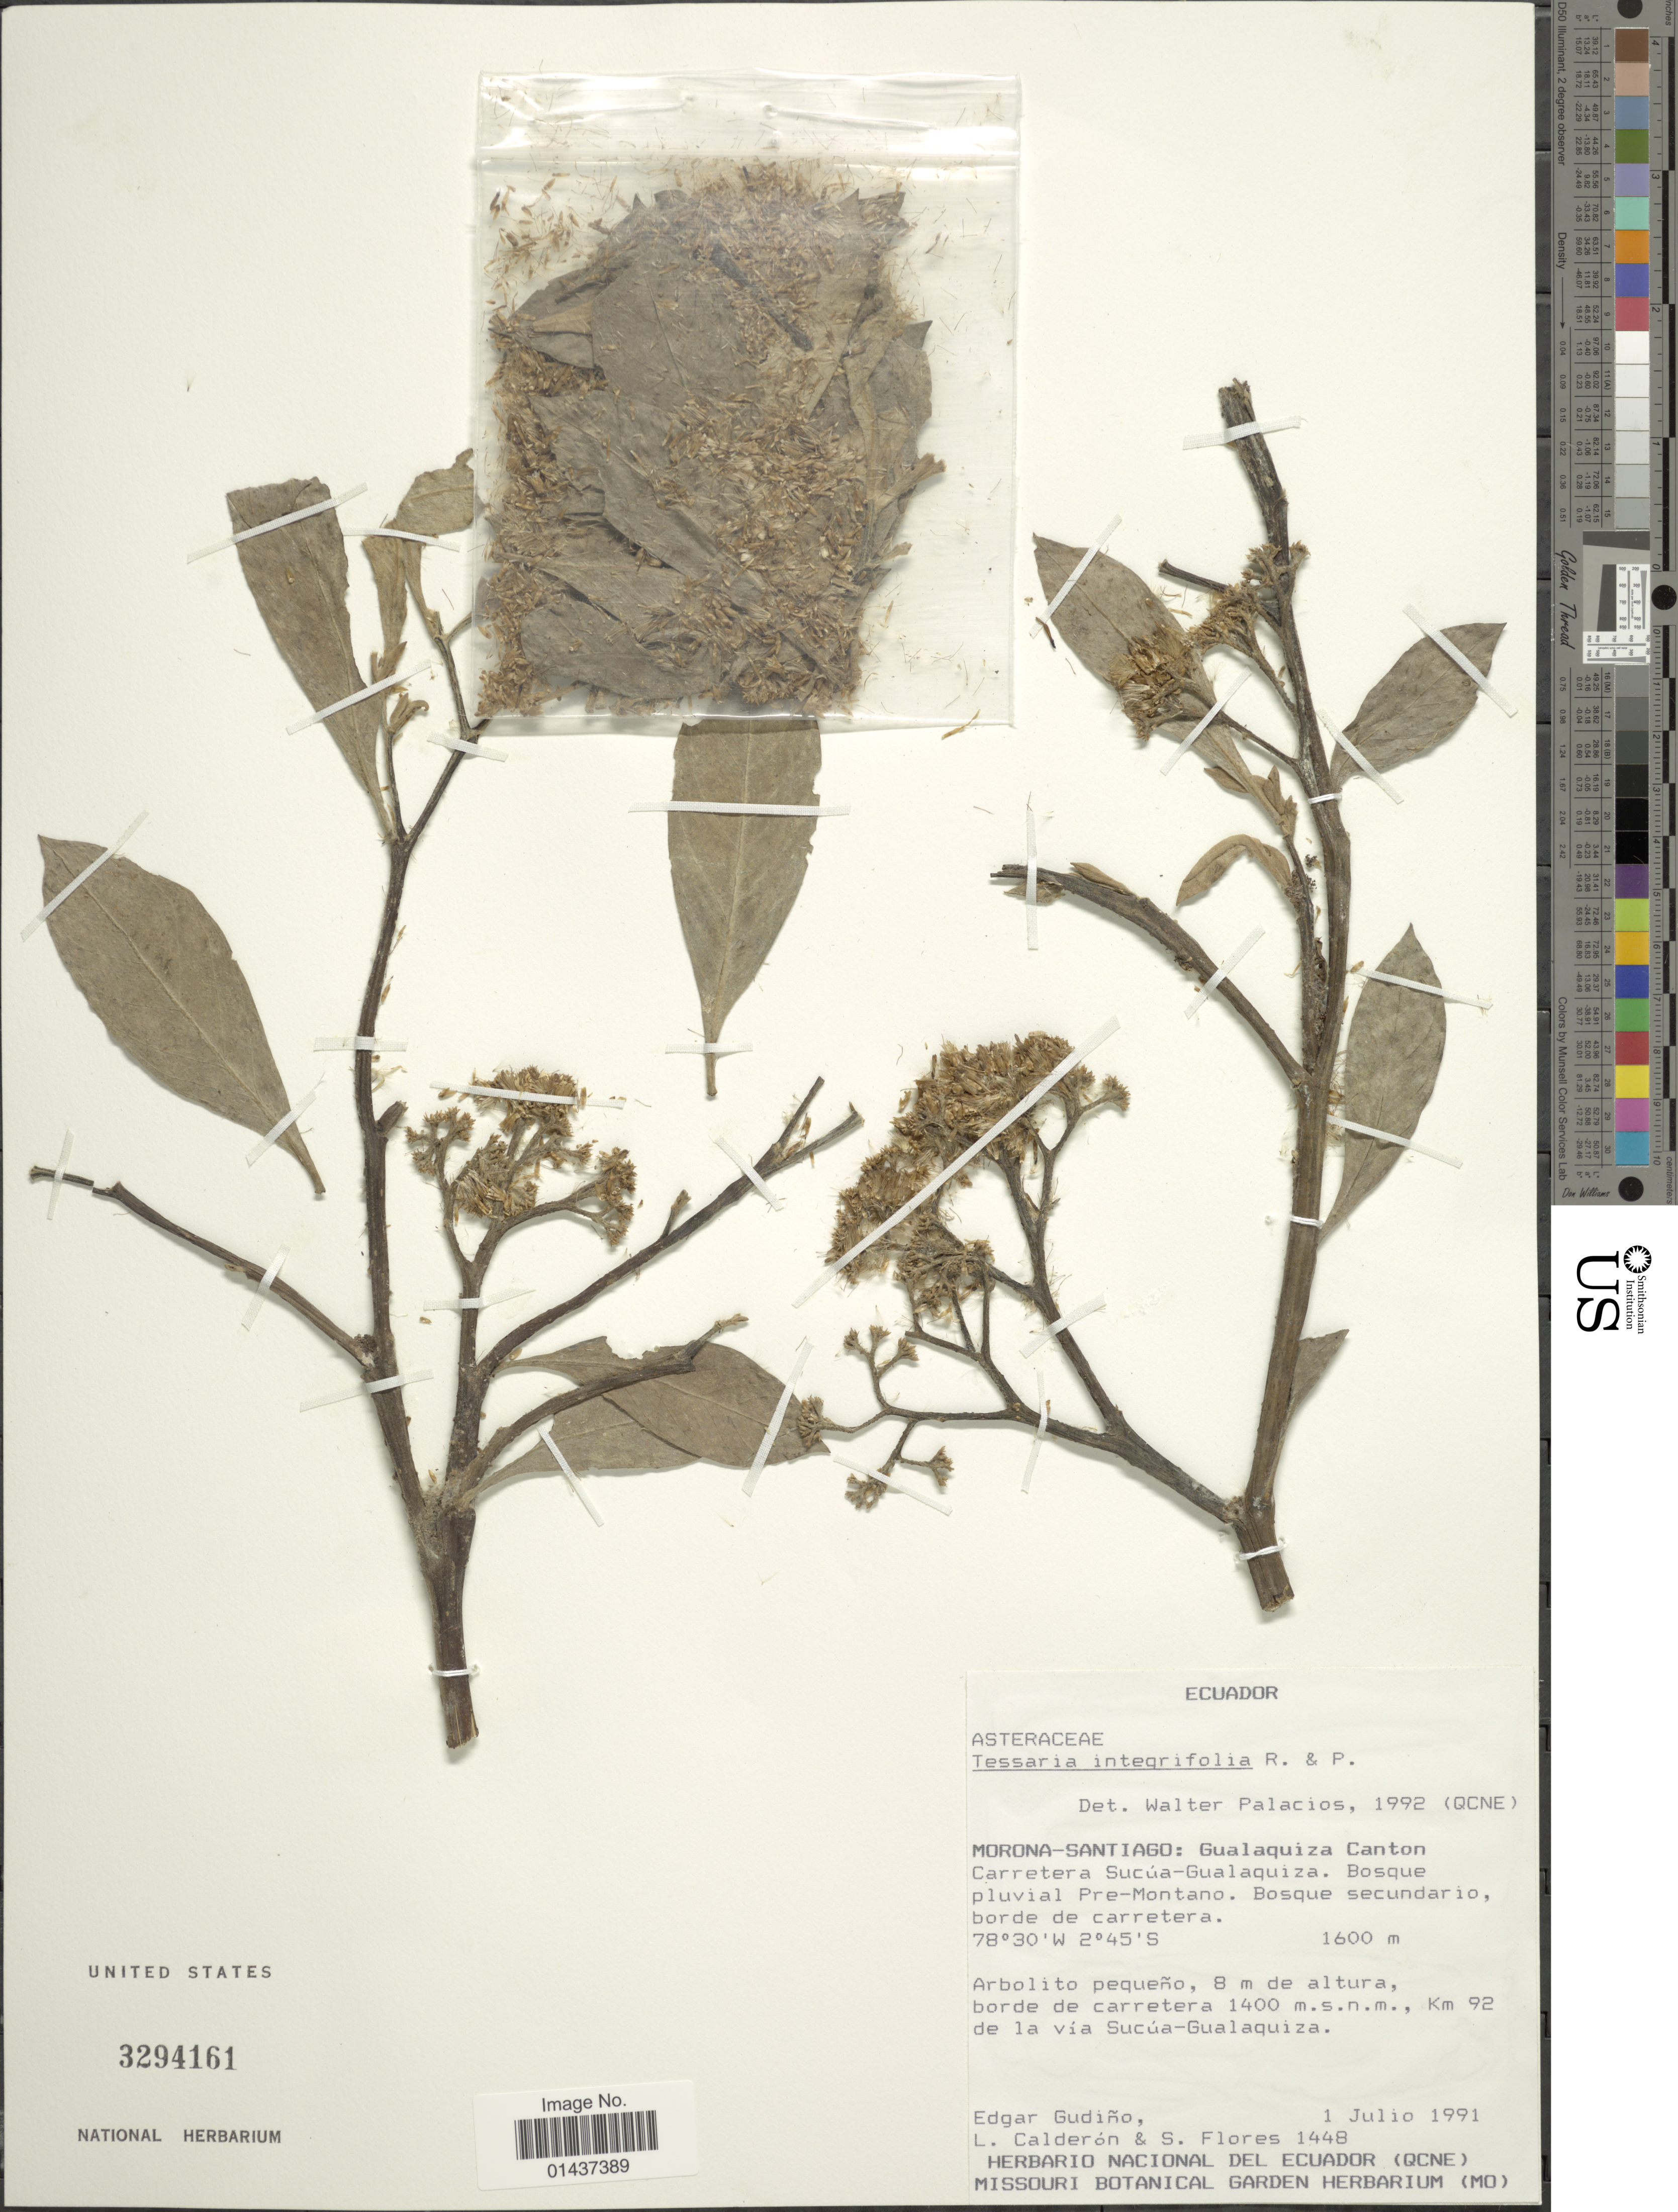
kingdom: Plantae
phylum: Tracheophyta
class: Magnoliopsida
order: Asterales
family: Asteraceae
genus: Tessaria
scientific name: Tessaria integrifolia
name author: Ruiz & Pav.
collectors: E. Gudiño, L. Calderón & M. Flores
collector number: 1448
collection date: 1991-07-01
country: Ecuador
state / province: Morona-Santiago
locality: Gualaquiza Canton Carretera Sucúa-Gualaquiza. Bosque pluvial Pre-Montano. Bosque secundario. borde de carretera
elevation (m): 1600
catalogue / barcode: US 3294161